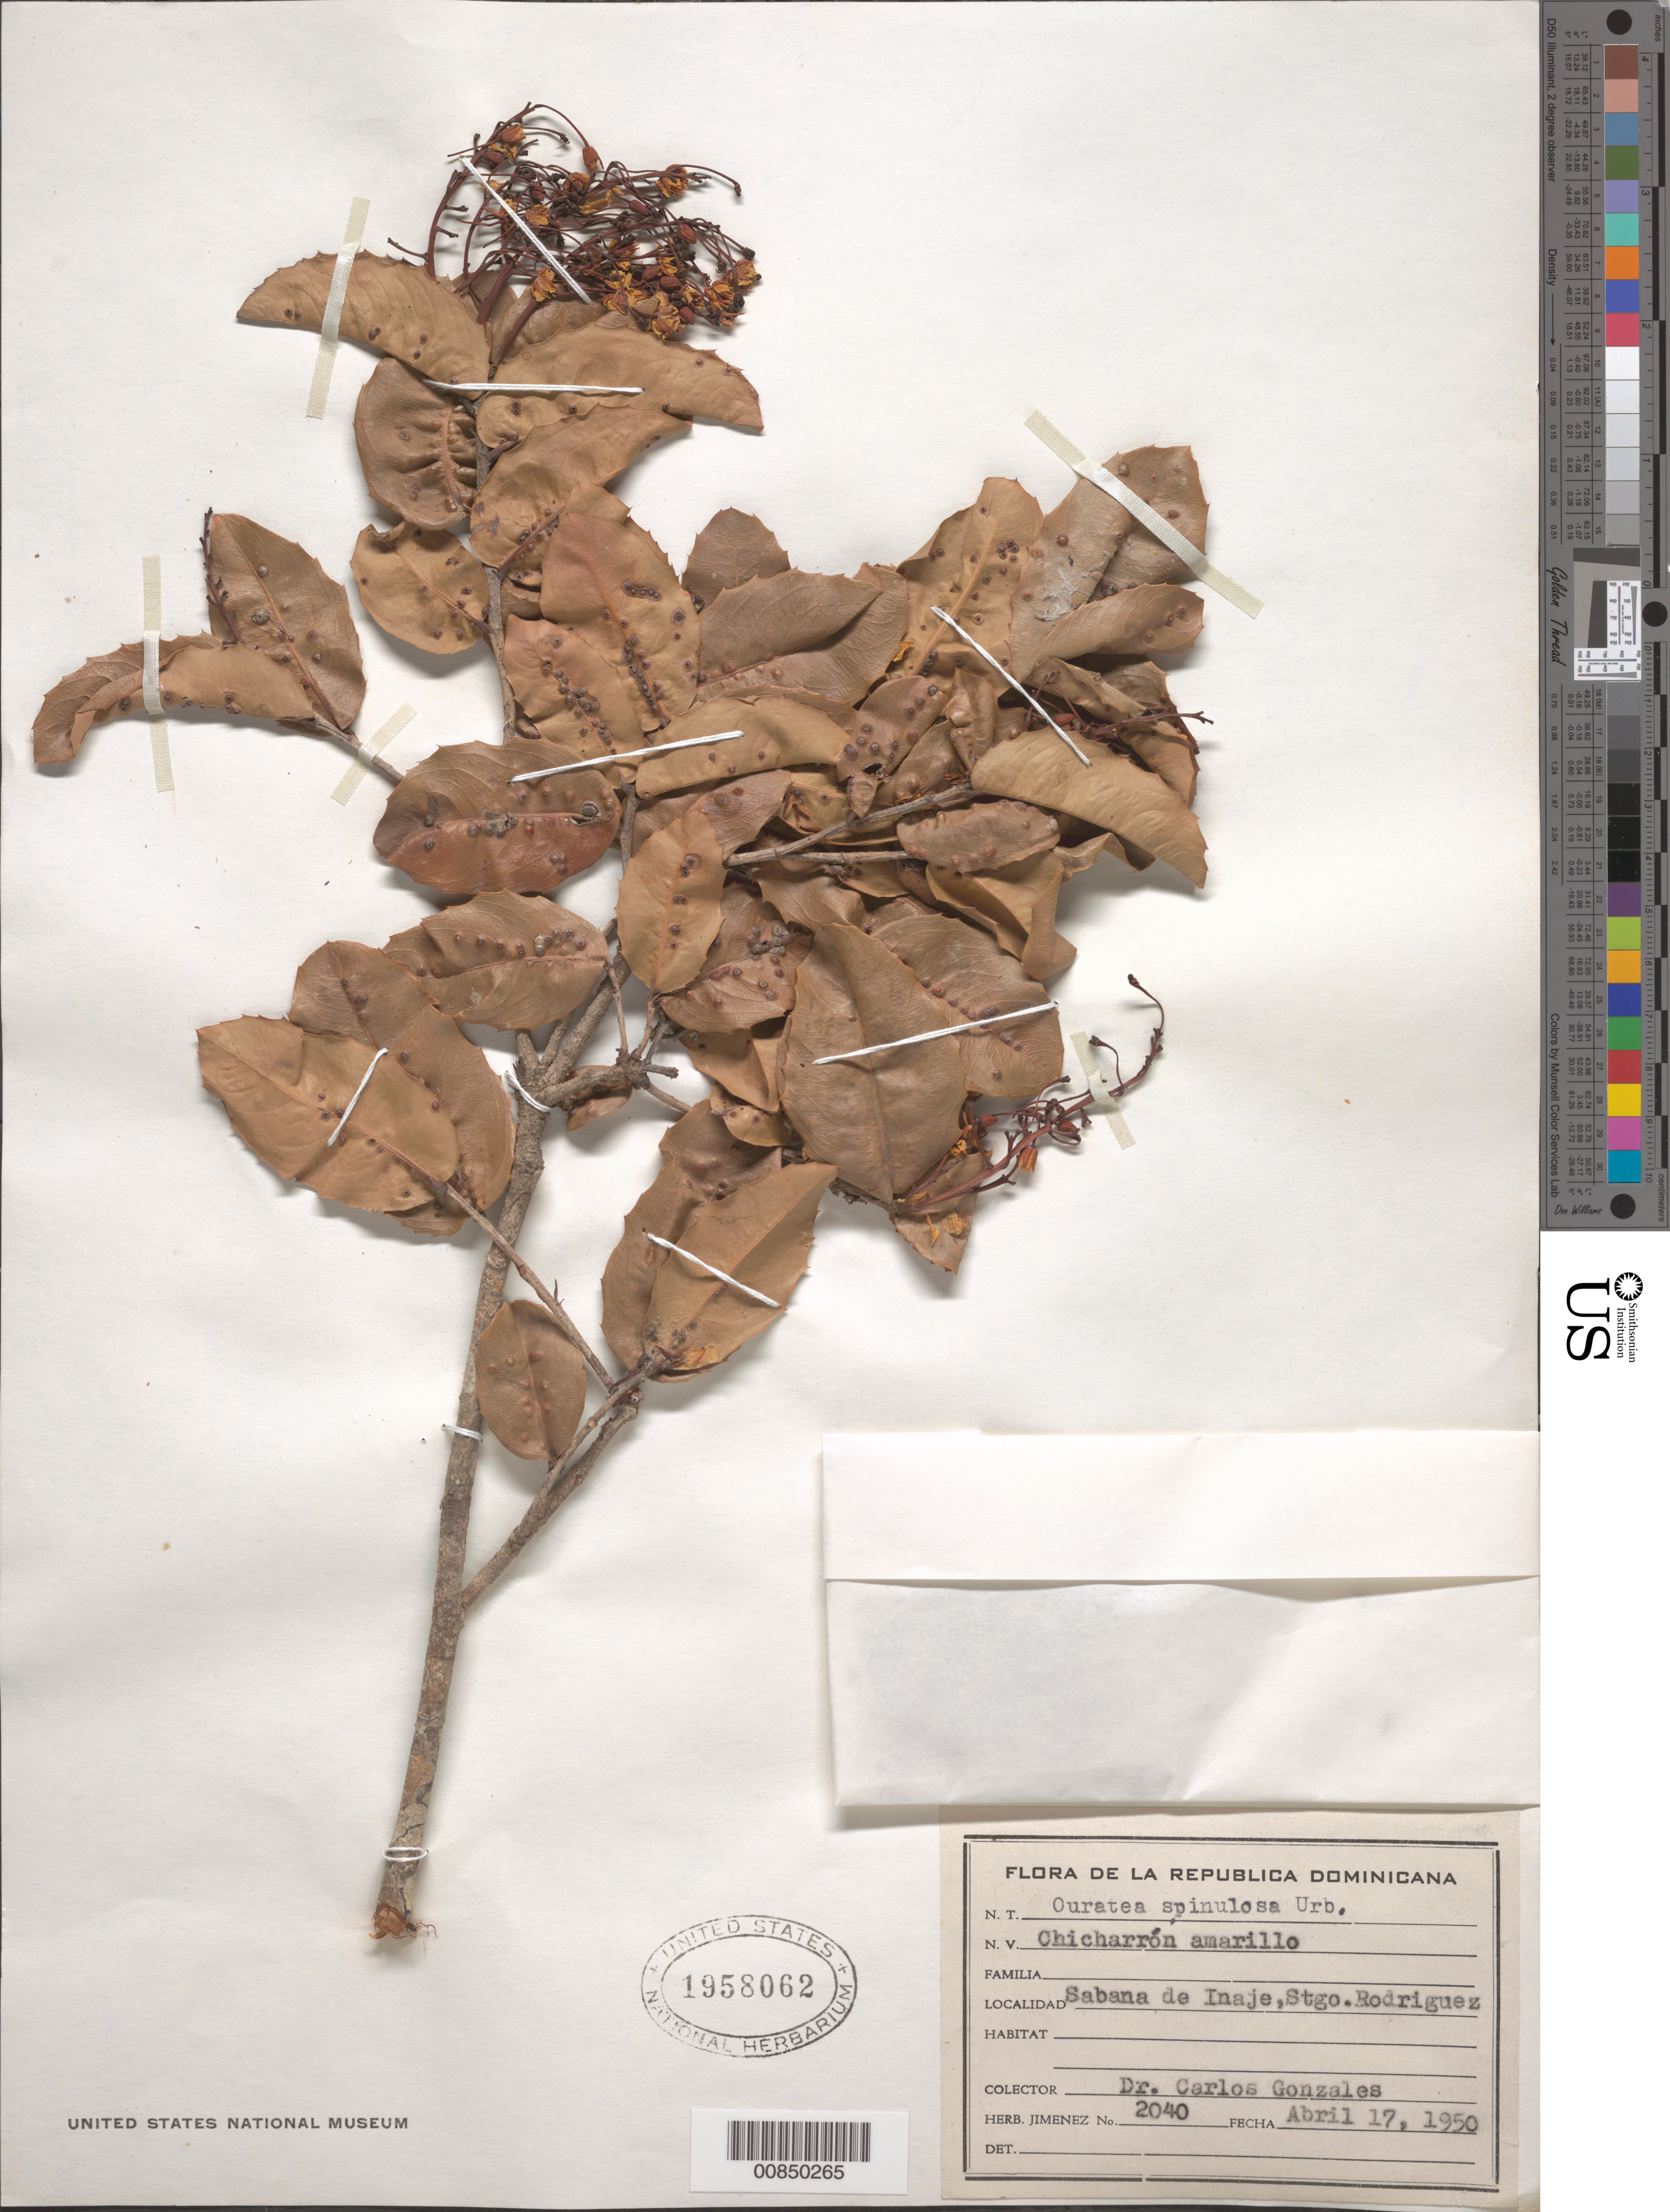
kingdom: Plantae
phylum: Tracheophyta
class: Magnoliopsida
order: Malpighiales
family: Ochnaceae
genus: Ouratea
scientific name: Ouratea ilicifolia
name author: (DC.) Baill.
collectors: C. Gonzalez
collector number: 2040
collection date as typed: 17 Apr 1950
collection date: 1950-04-17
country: Dominican Republic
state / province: Santiago Rodríguez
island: Hispaniola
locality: Sabana de Inaje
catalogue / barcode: US 1958062